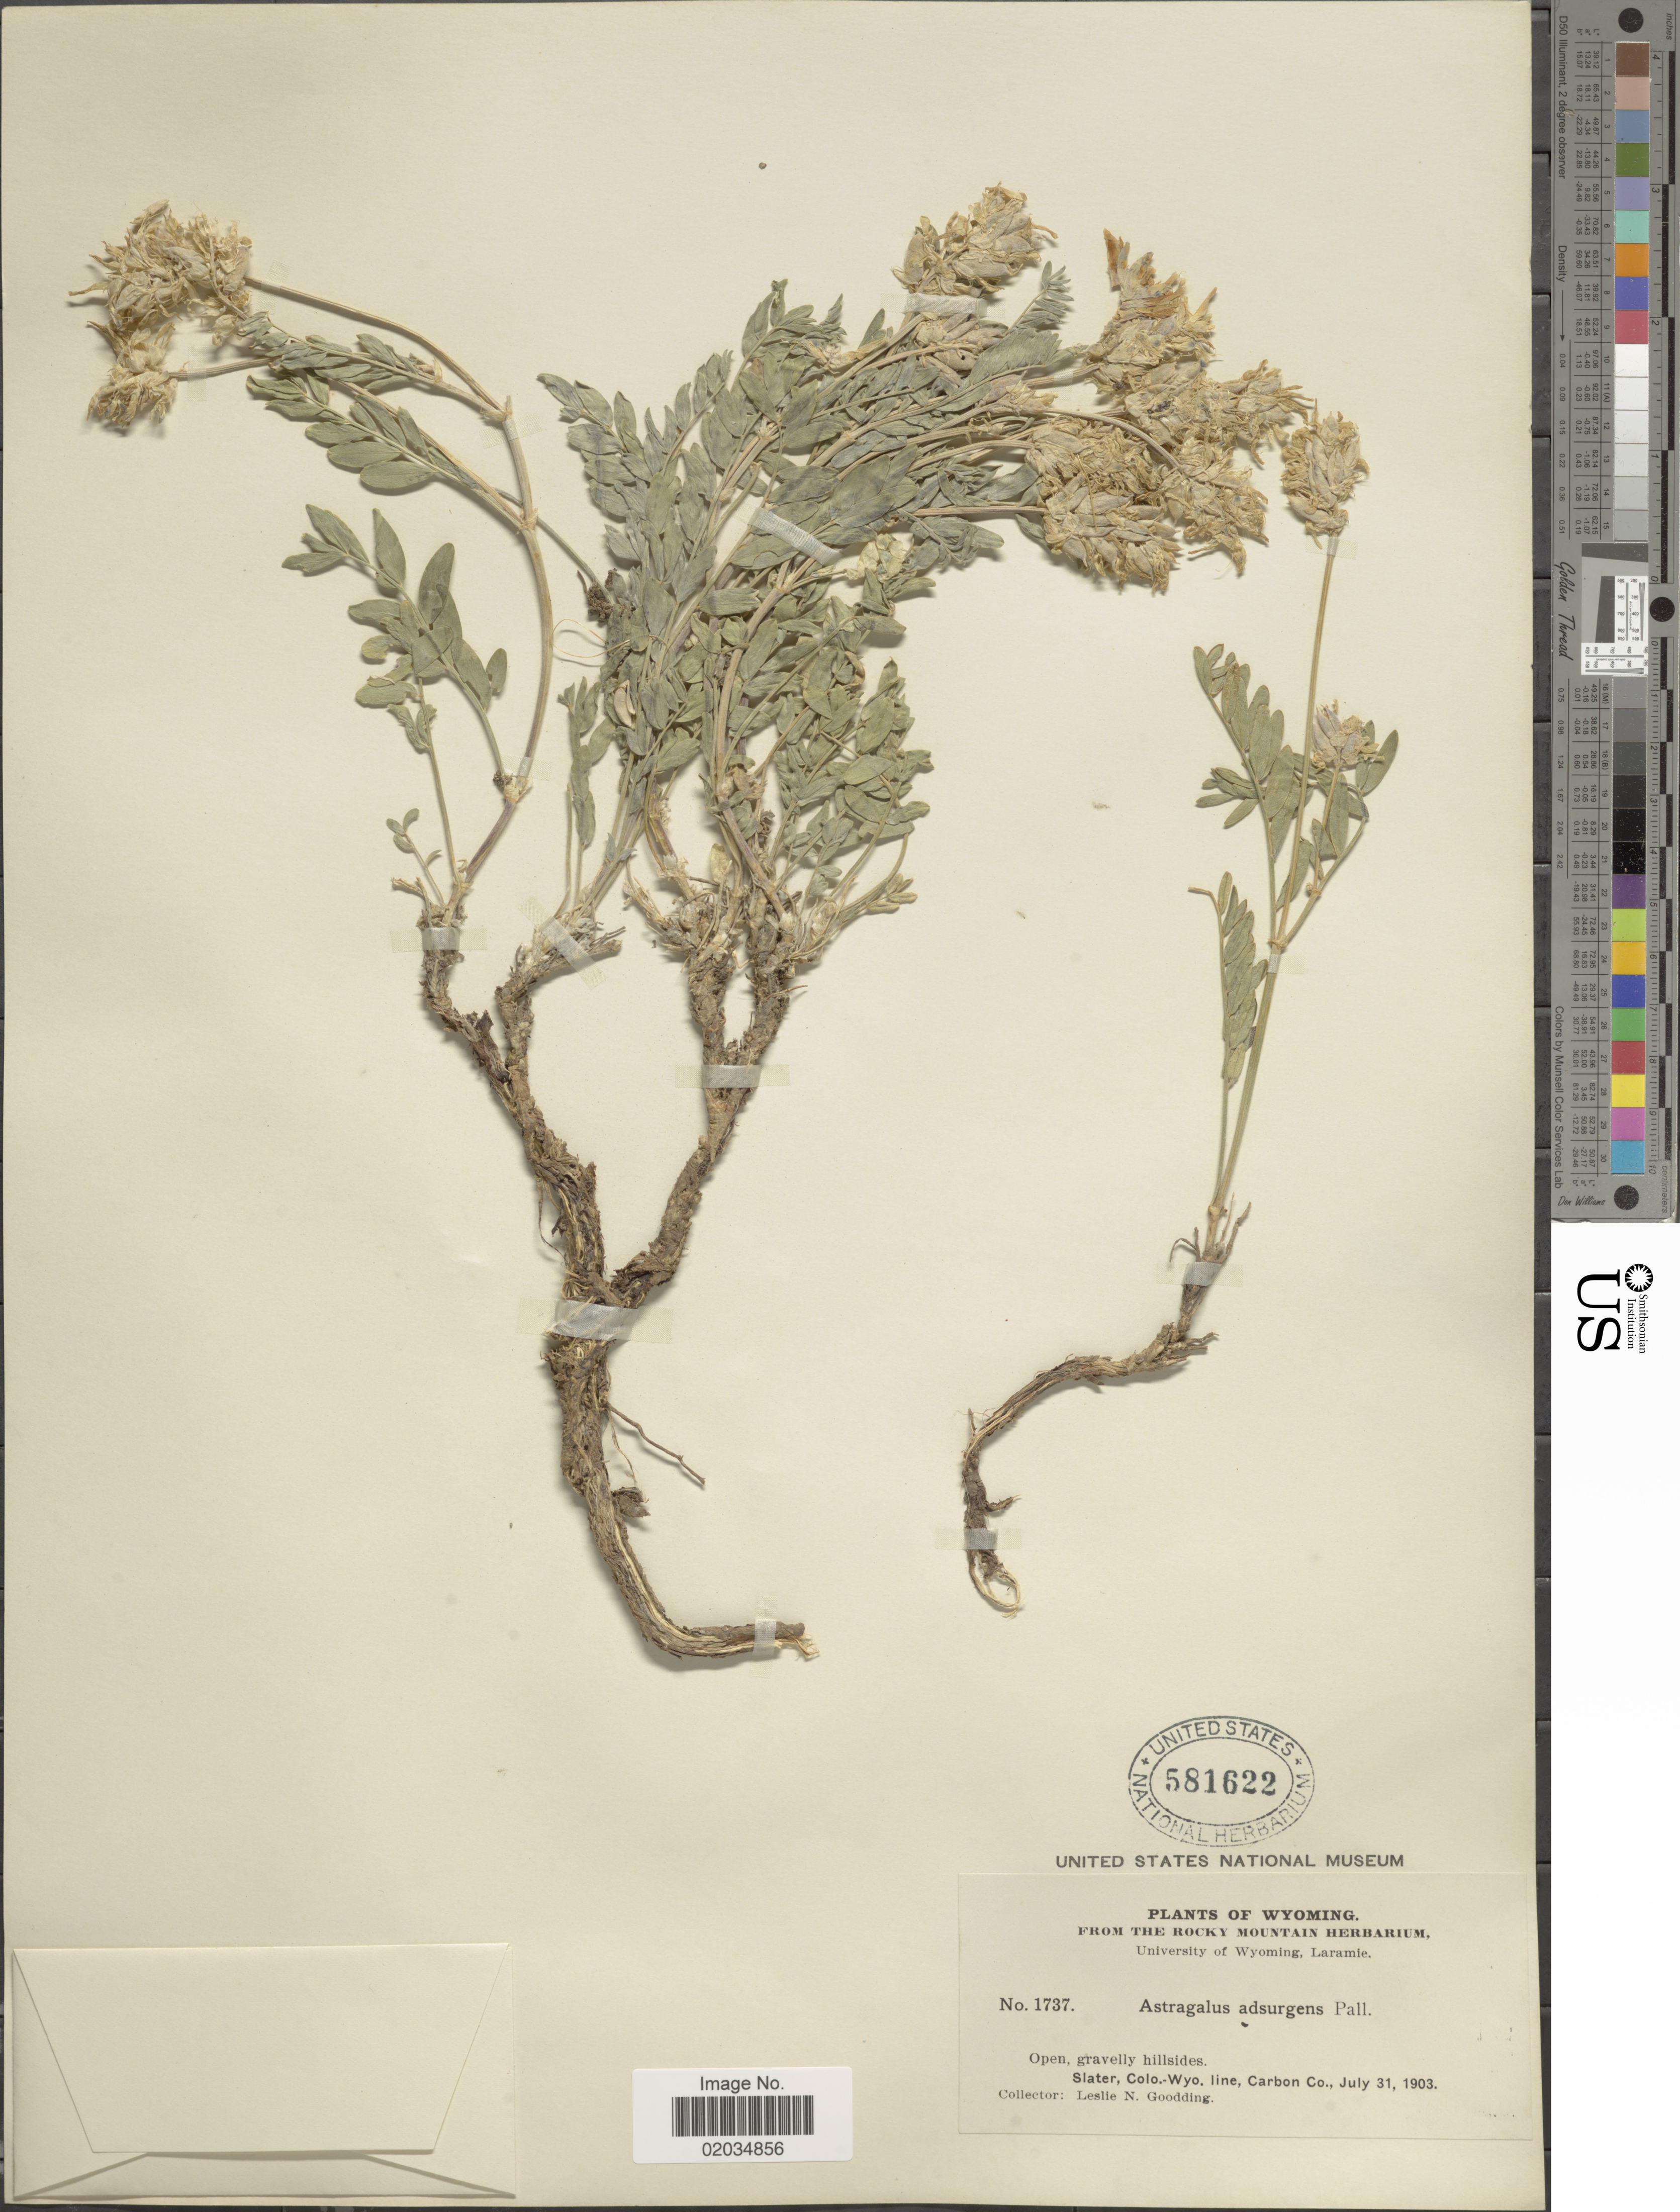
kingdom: Plantae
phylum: Tracheophyta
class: Magnoliopsida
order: Fabales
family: Fabaceae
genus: Astragalus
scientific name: Astragalus striatus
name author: Nutt.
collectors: L. N. Goodding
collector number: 1737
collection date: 1903-07-31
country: United States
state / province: Wyoming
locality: Slater, Colo.-Wyo. line, Carbon Co.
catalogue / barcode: US 581622